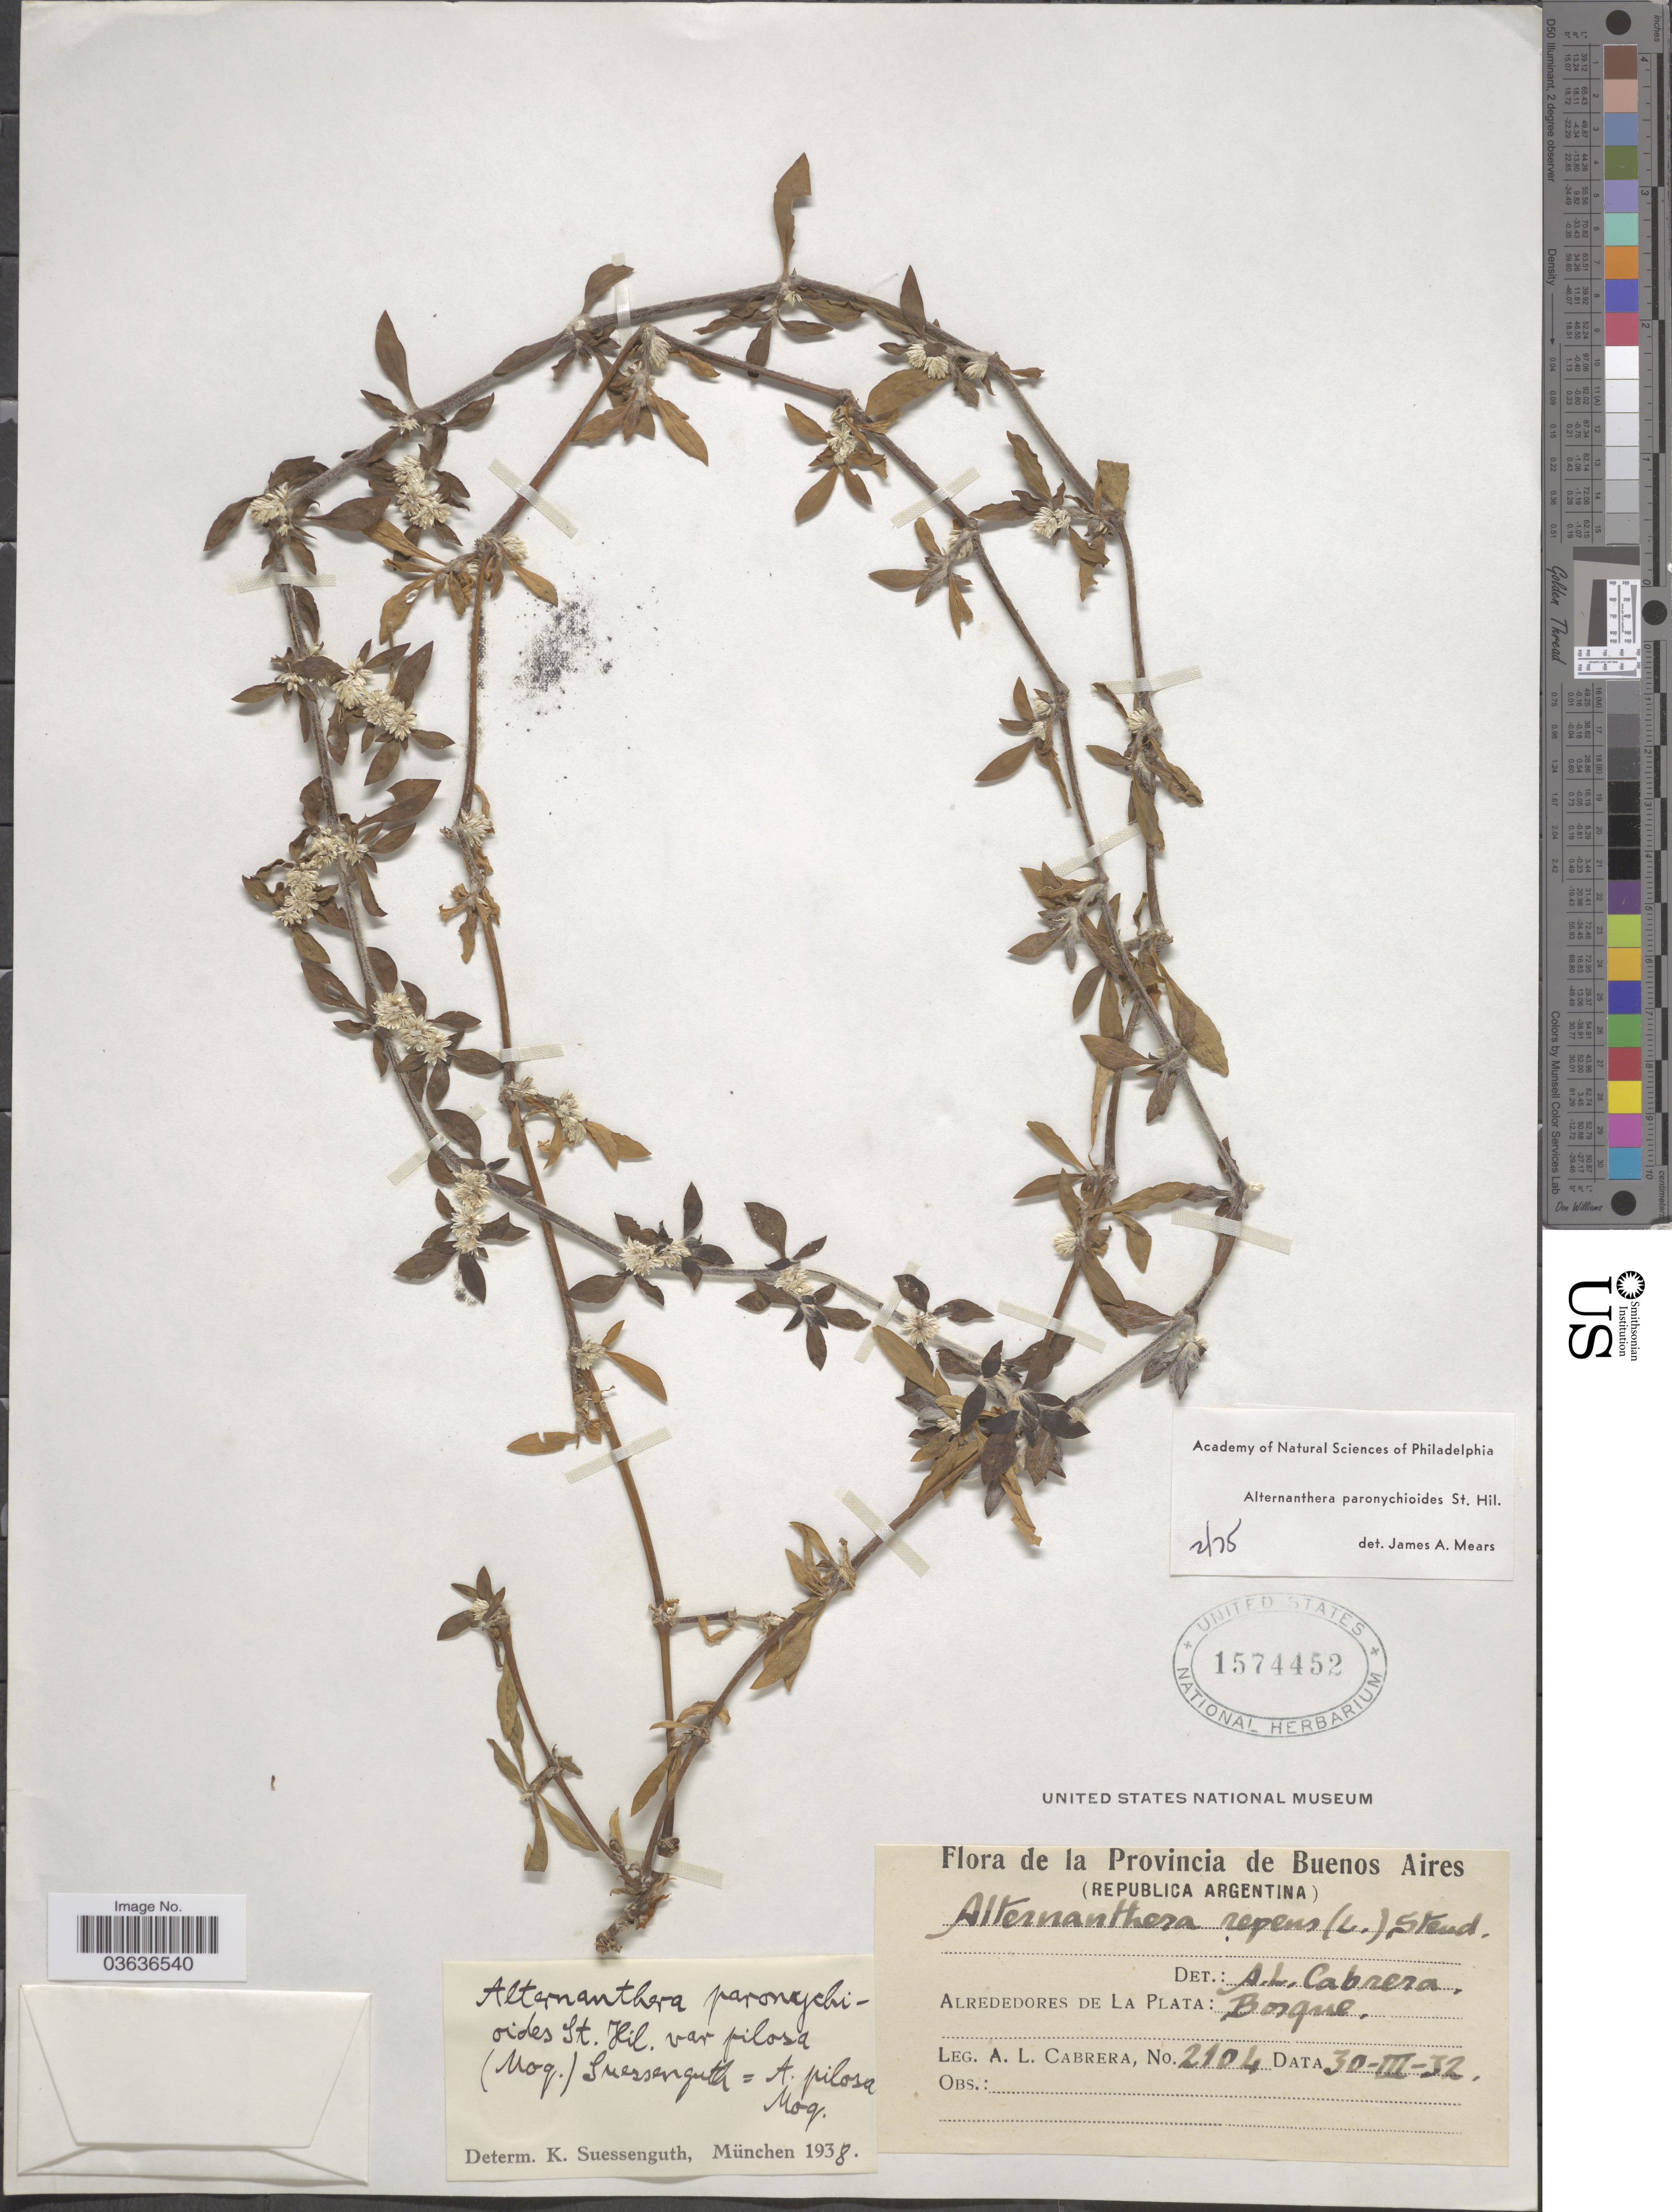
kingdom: Plantae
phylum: Tracheophyta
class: Magnoliopsida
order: Caryophyllales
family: Amaranthaceae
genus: Alternanthera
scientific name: Alternanthera polygonoides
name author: (L.) R. Br. ex Sweet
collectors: A. L. Cabrera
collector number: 2104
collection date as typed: Transcribed d/m/y: 30/3/32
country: Argentina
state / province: Buenos Aires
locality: Alrededores de La Plata: Bosque.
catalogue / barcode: US 1574452